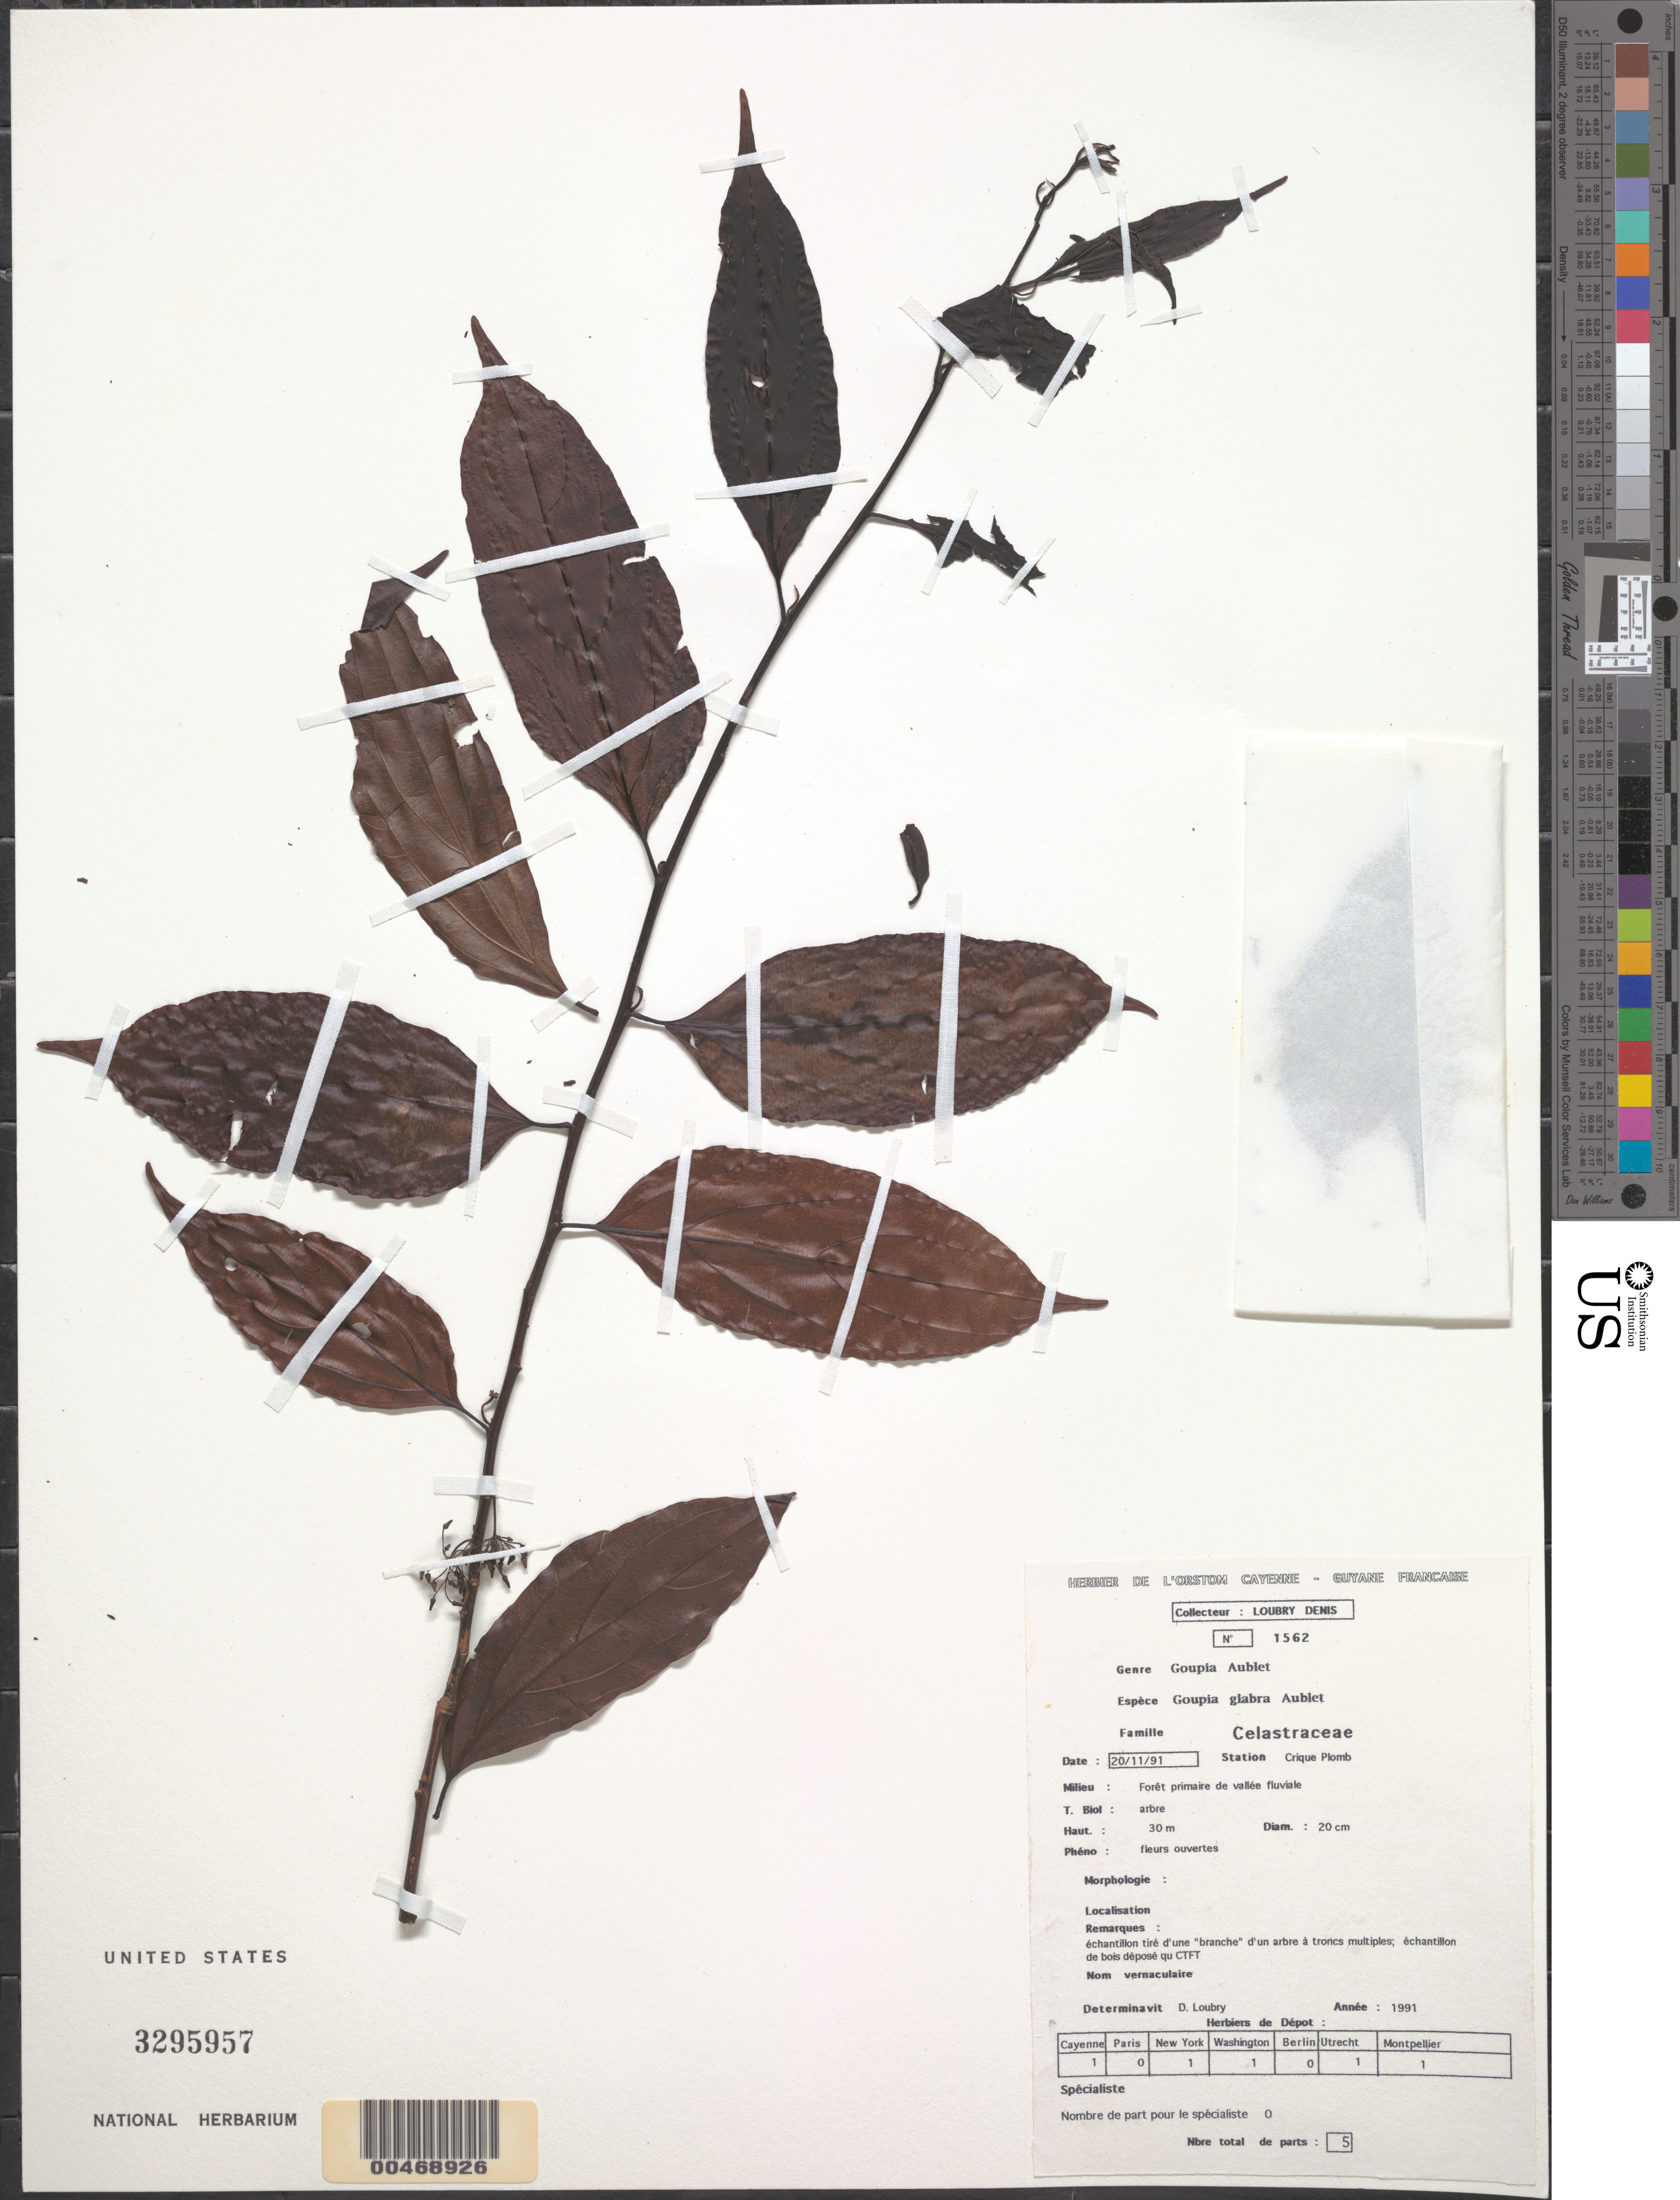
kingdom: Plantae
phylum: Tracheophyta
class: Magnoliopsida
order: Malpighiales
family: Goupiaceae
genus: Goupia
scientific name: Goupia glabra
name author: Aubl.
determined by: Loubry, D.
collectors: D. Loubry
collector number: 1562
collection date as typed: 20-Nov-91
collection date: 1991-11-20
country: French Guiana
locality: Crique Plomb, Bassin du Sinnamary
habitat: Primary forest, river valley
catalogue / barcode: US 3295957